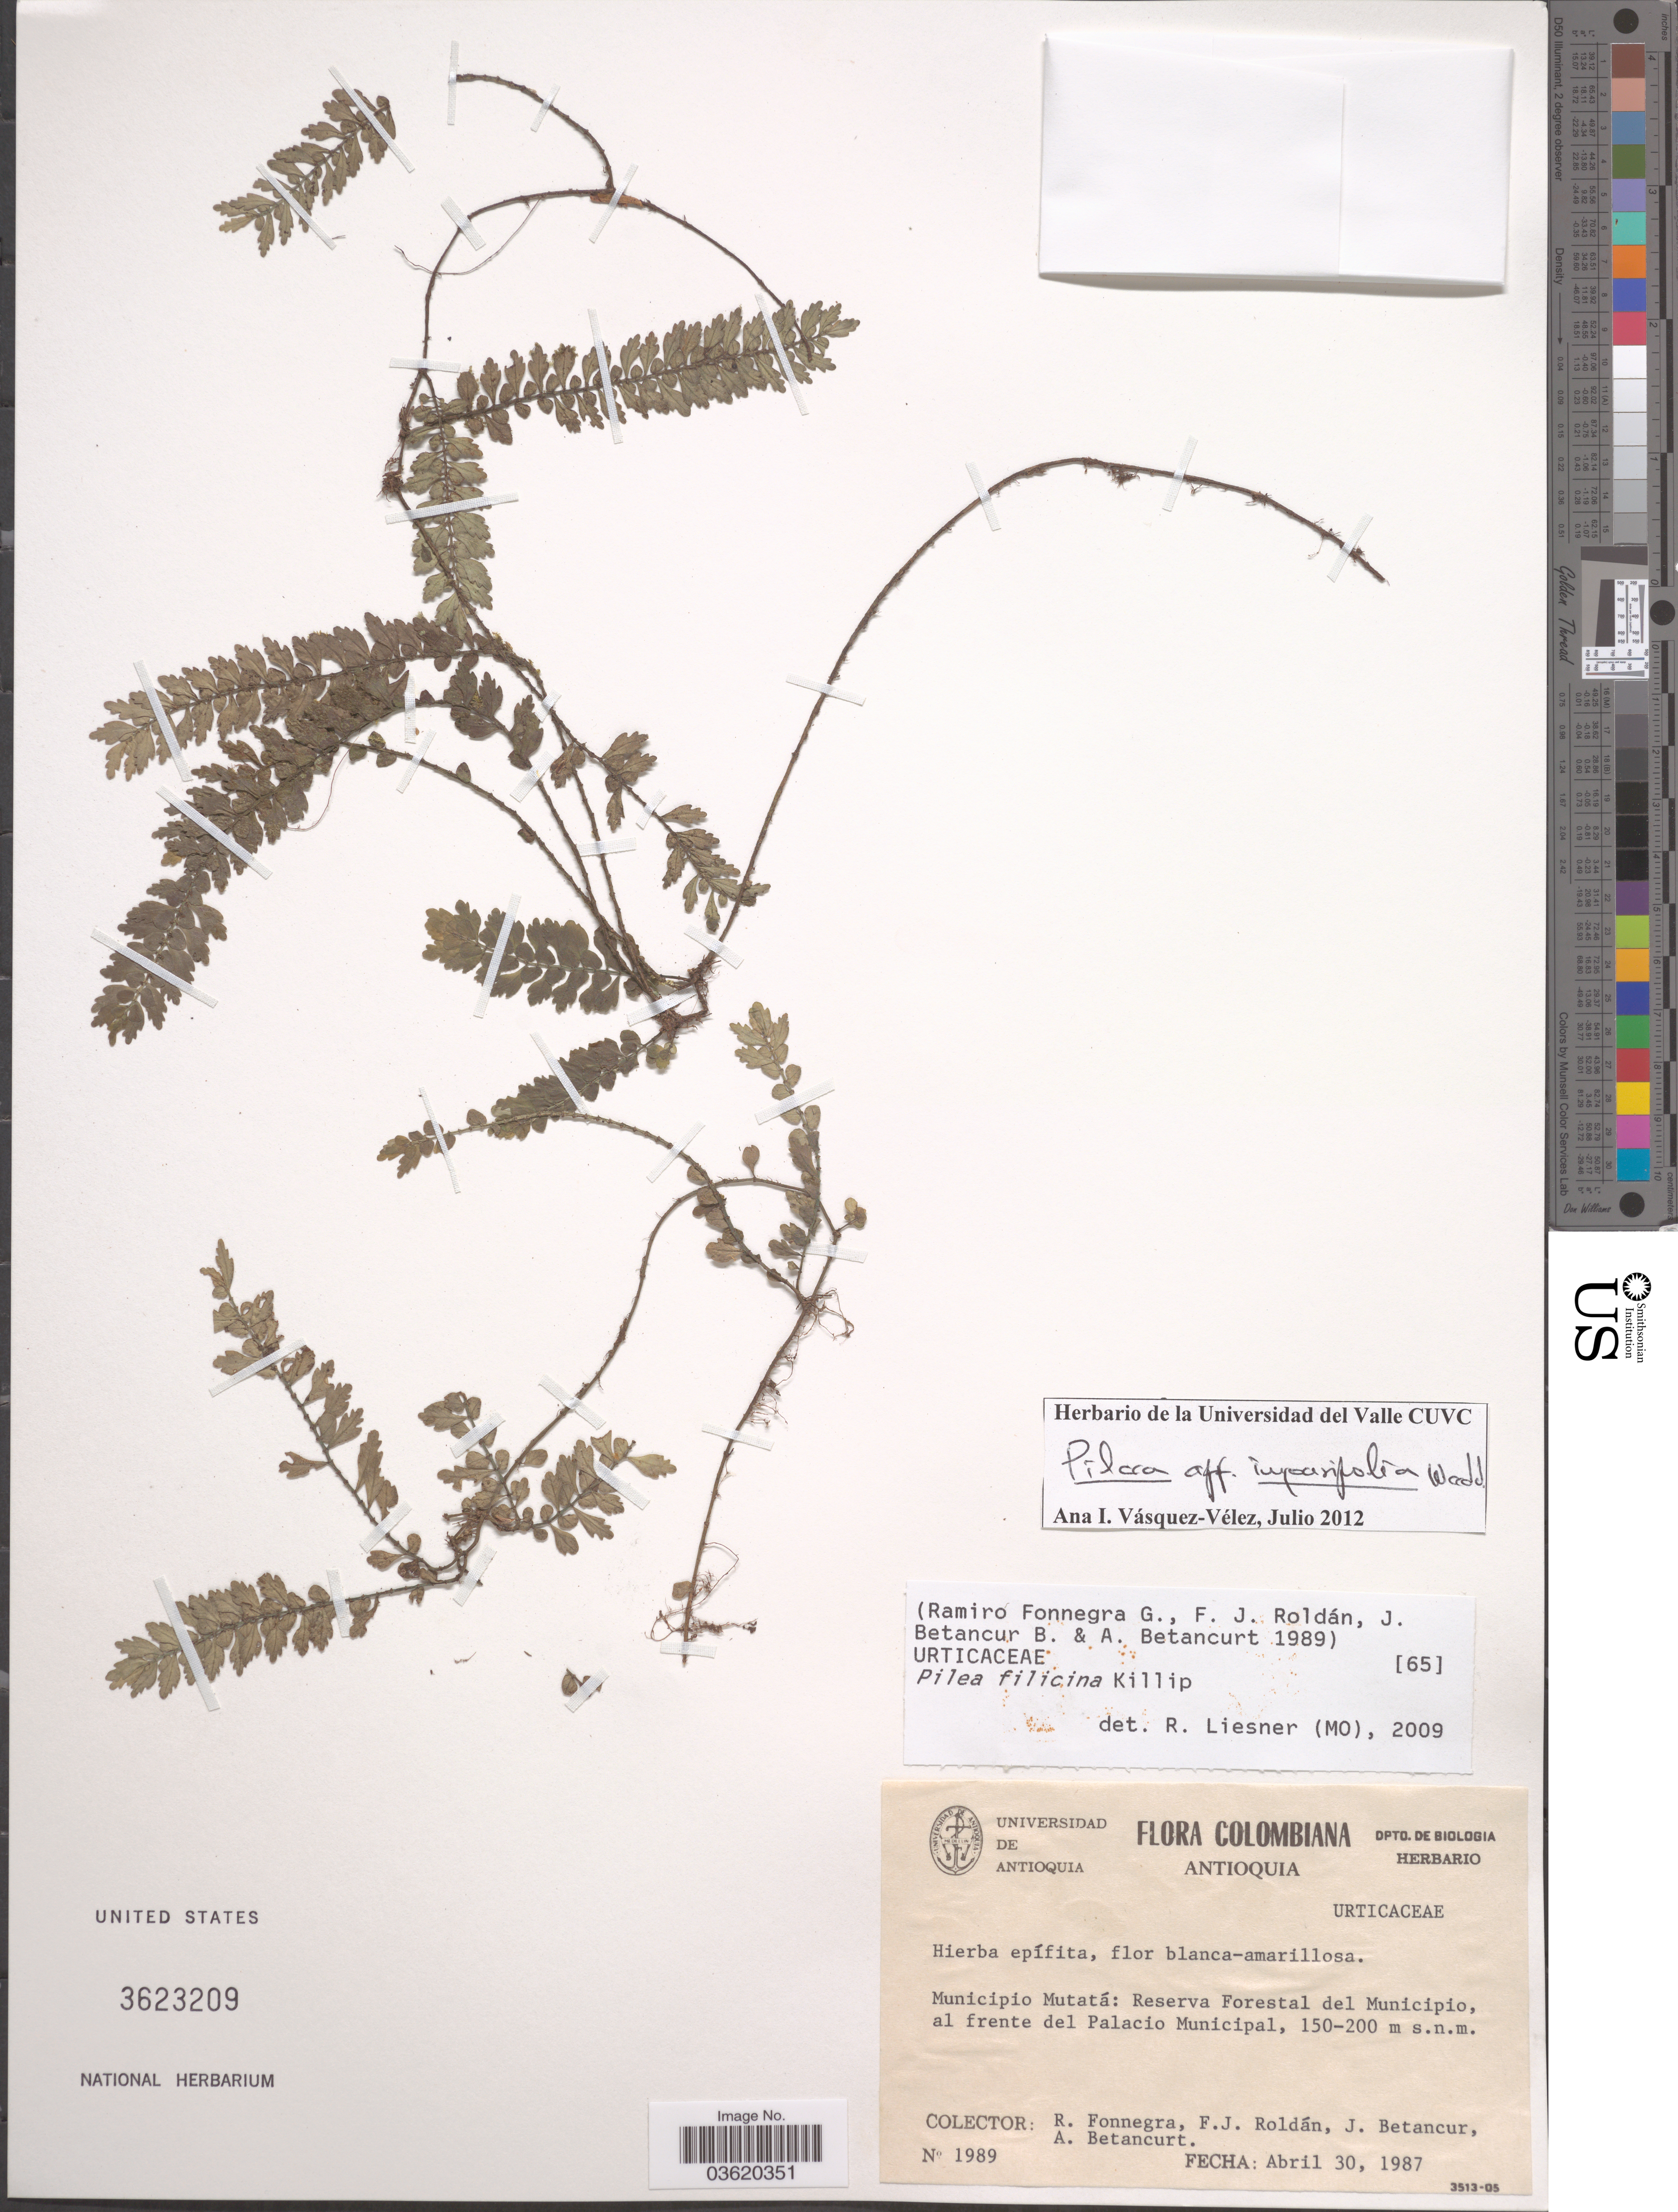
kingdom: Plantae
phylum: Tracheophyta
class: Magnoliopsida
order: Rosales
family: Urticaceae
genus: Pilea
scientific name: Pilea imparifolia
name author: Wedd.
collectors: R. Fonnegra, F. J. Roldán, J. Betancur & A. Betancurt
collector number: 1989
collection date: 1987-04-30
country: Colombia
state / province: Antioquia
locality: Municipio Mutatá: Reserva Forestal del Municipio, al frente del Palacio Municipal.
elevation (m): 150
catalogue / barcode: US 3623209